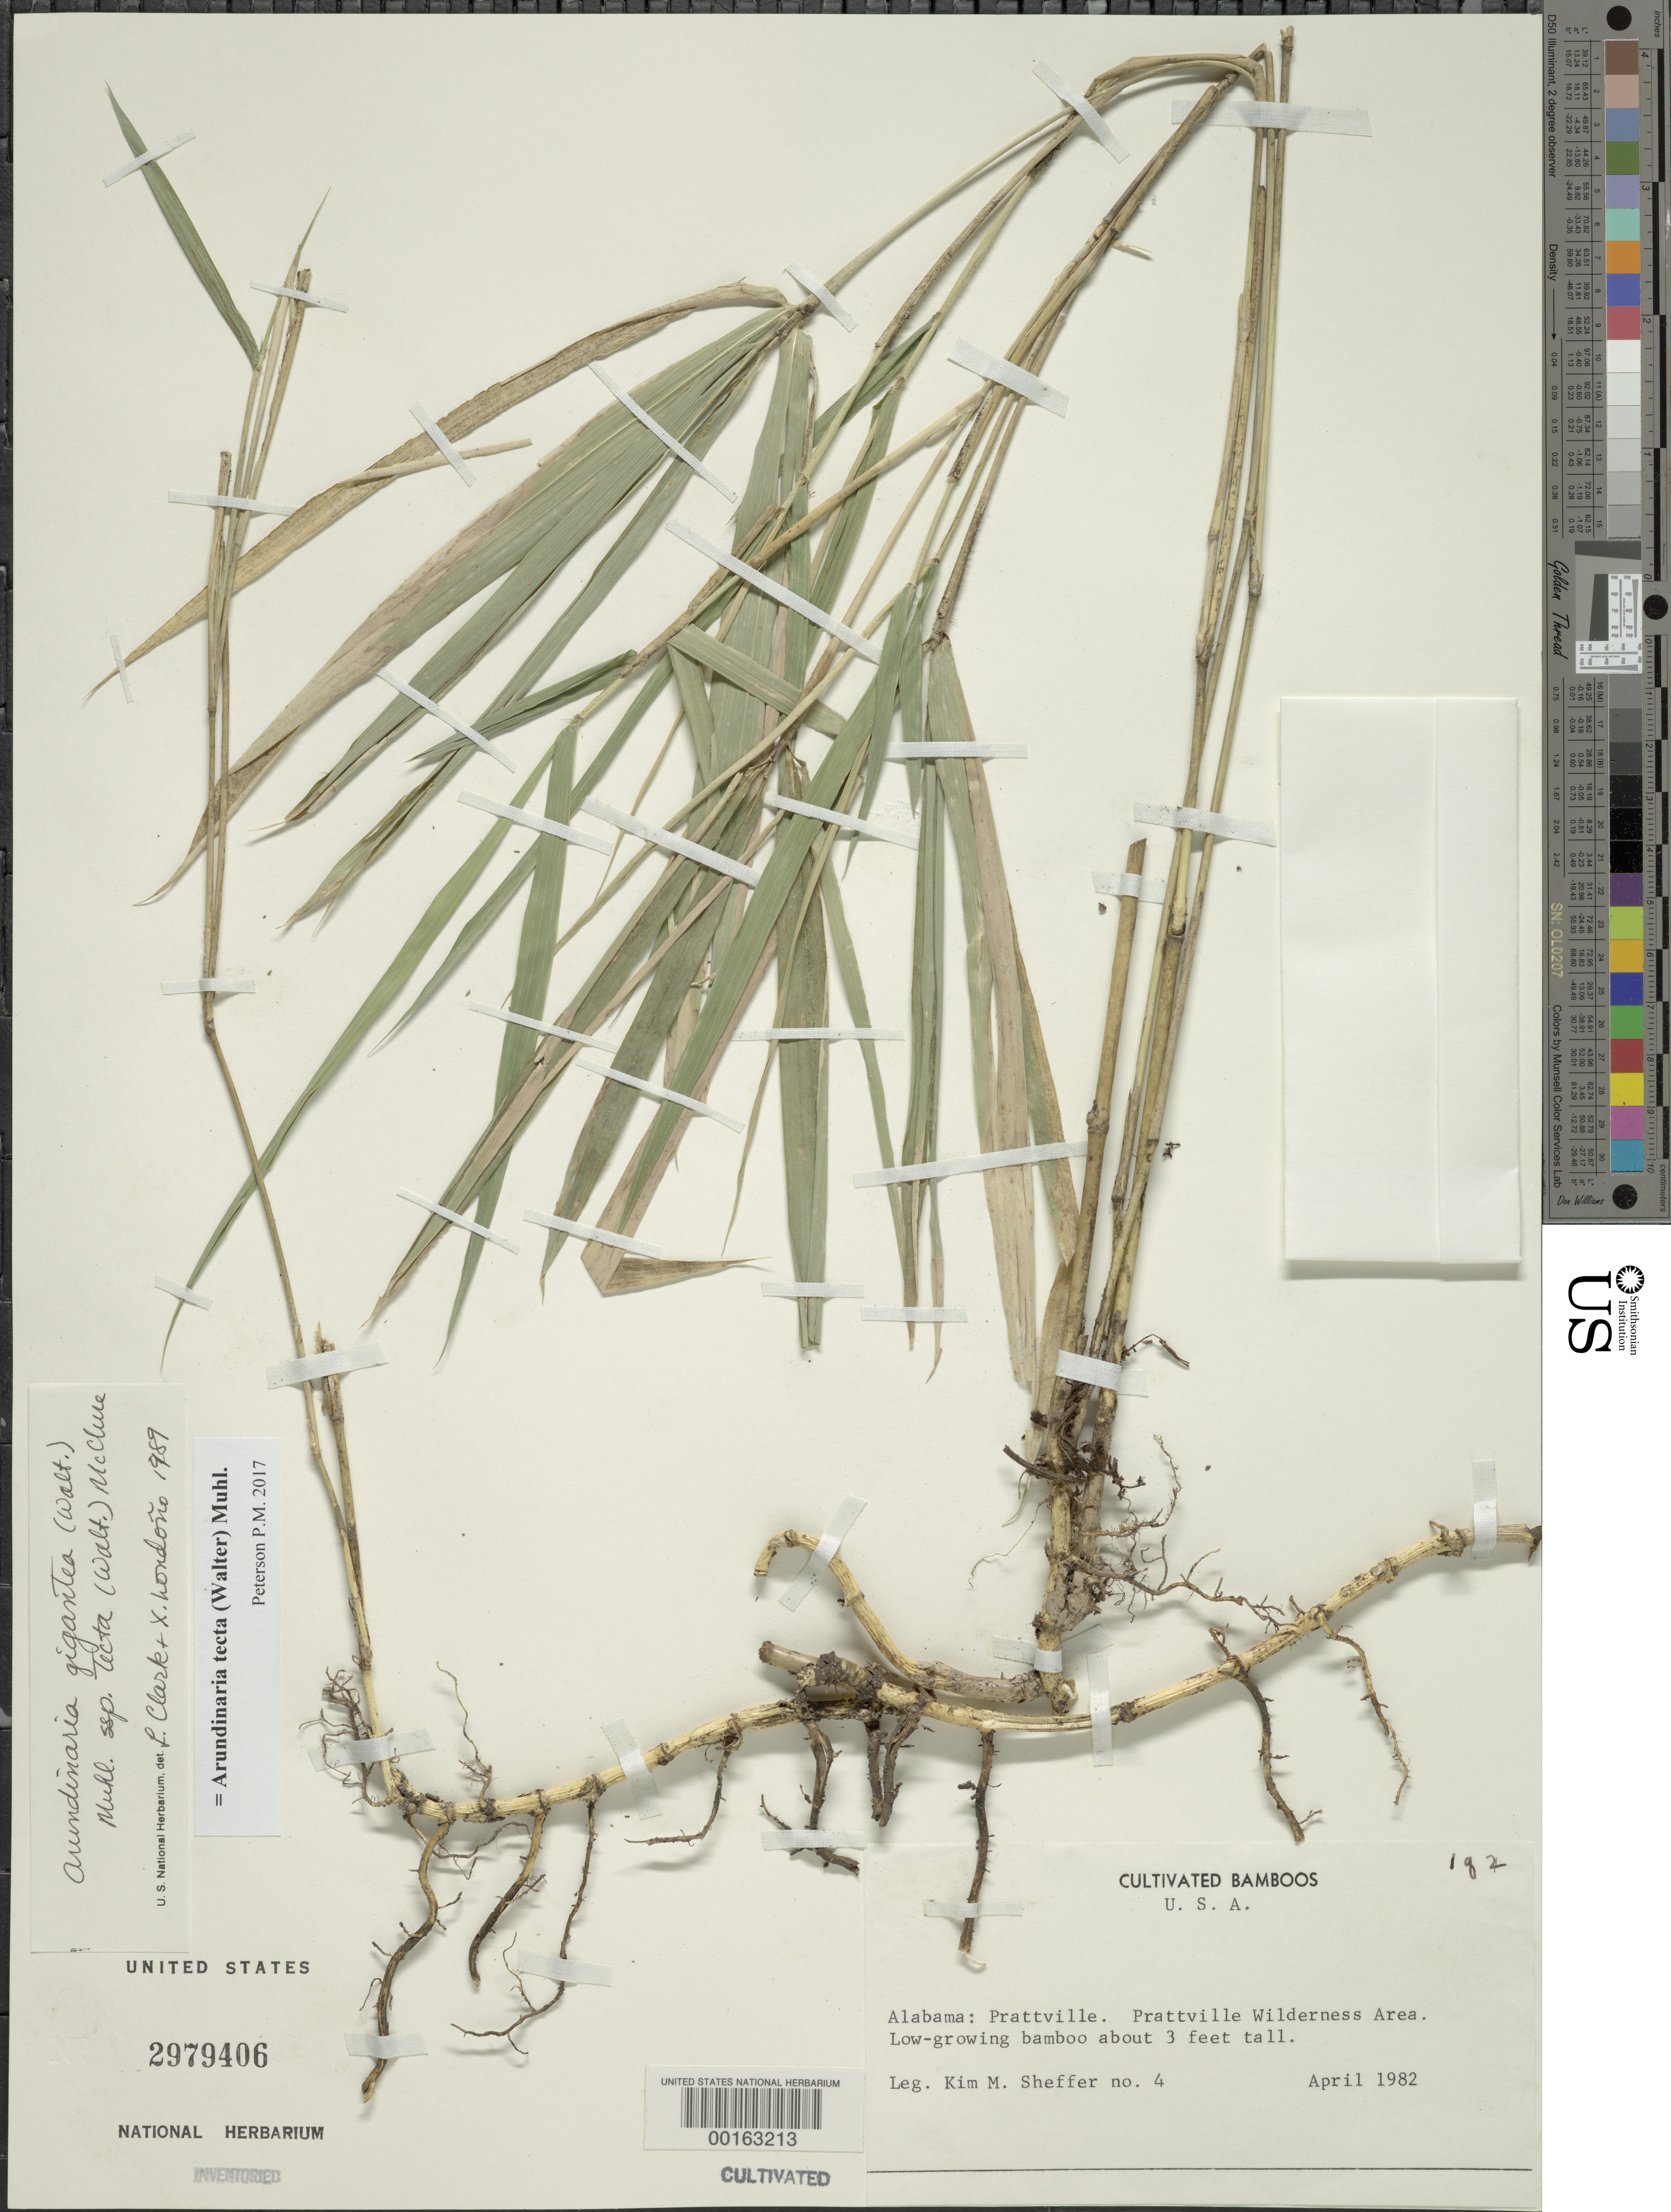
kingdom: Plantae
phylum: Tracheophyta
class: Liliopsida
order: Poales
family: Poaceae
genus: Arundinaria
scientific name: Arundinaria tecta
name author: (Walter) Muhl.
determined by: Poaceae Reorganization Project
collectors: K. Sheffer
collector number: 4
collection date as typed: Apr 1982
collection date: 1982-04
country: United States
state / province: Alabama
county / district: Autauga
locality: Prattville, prattville wilderness area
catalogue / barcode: US 2979406